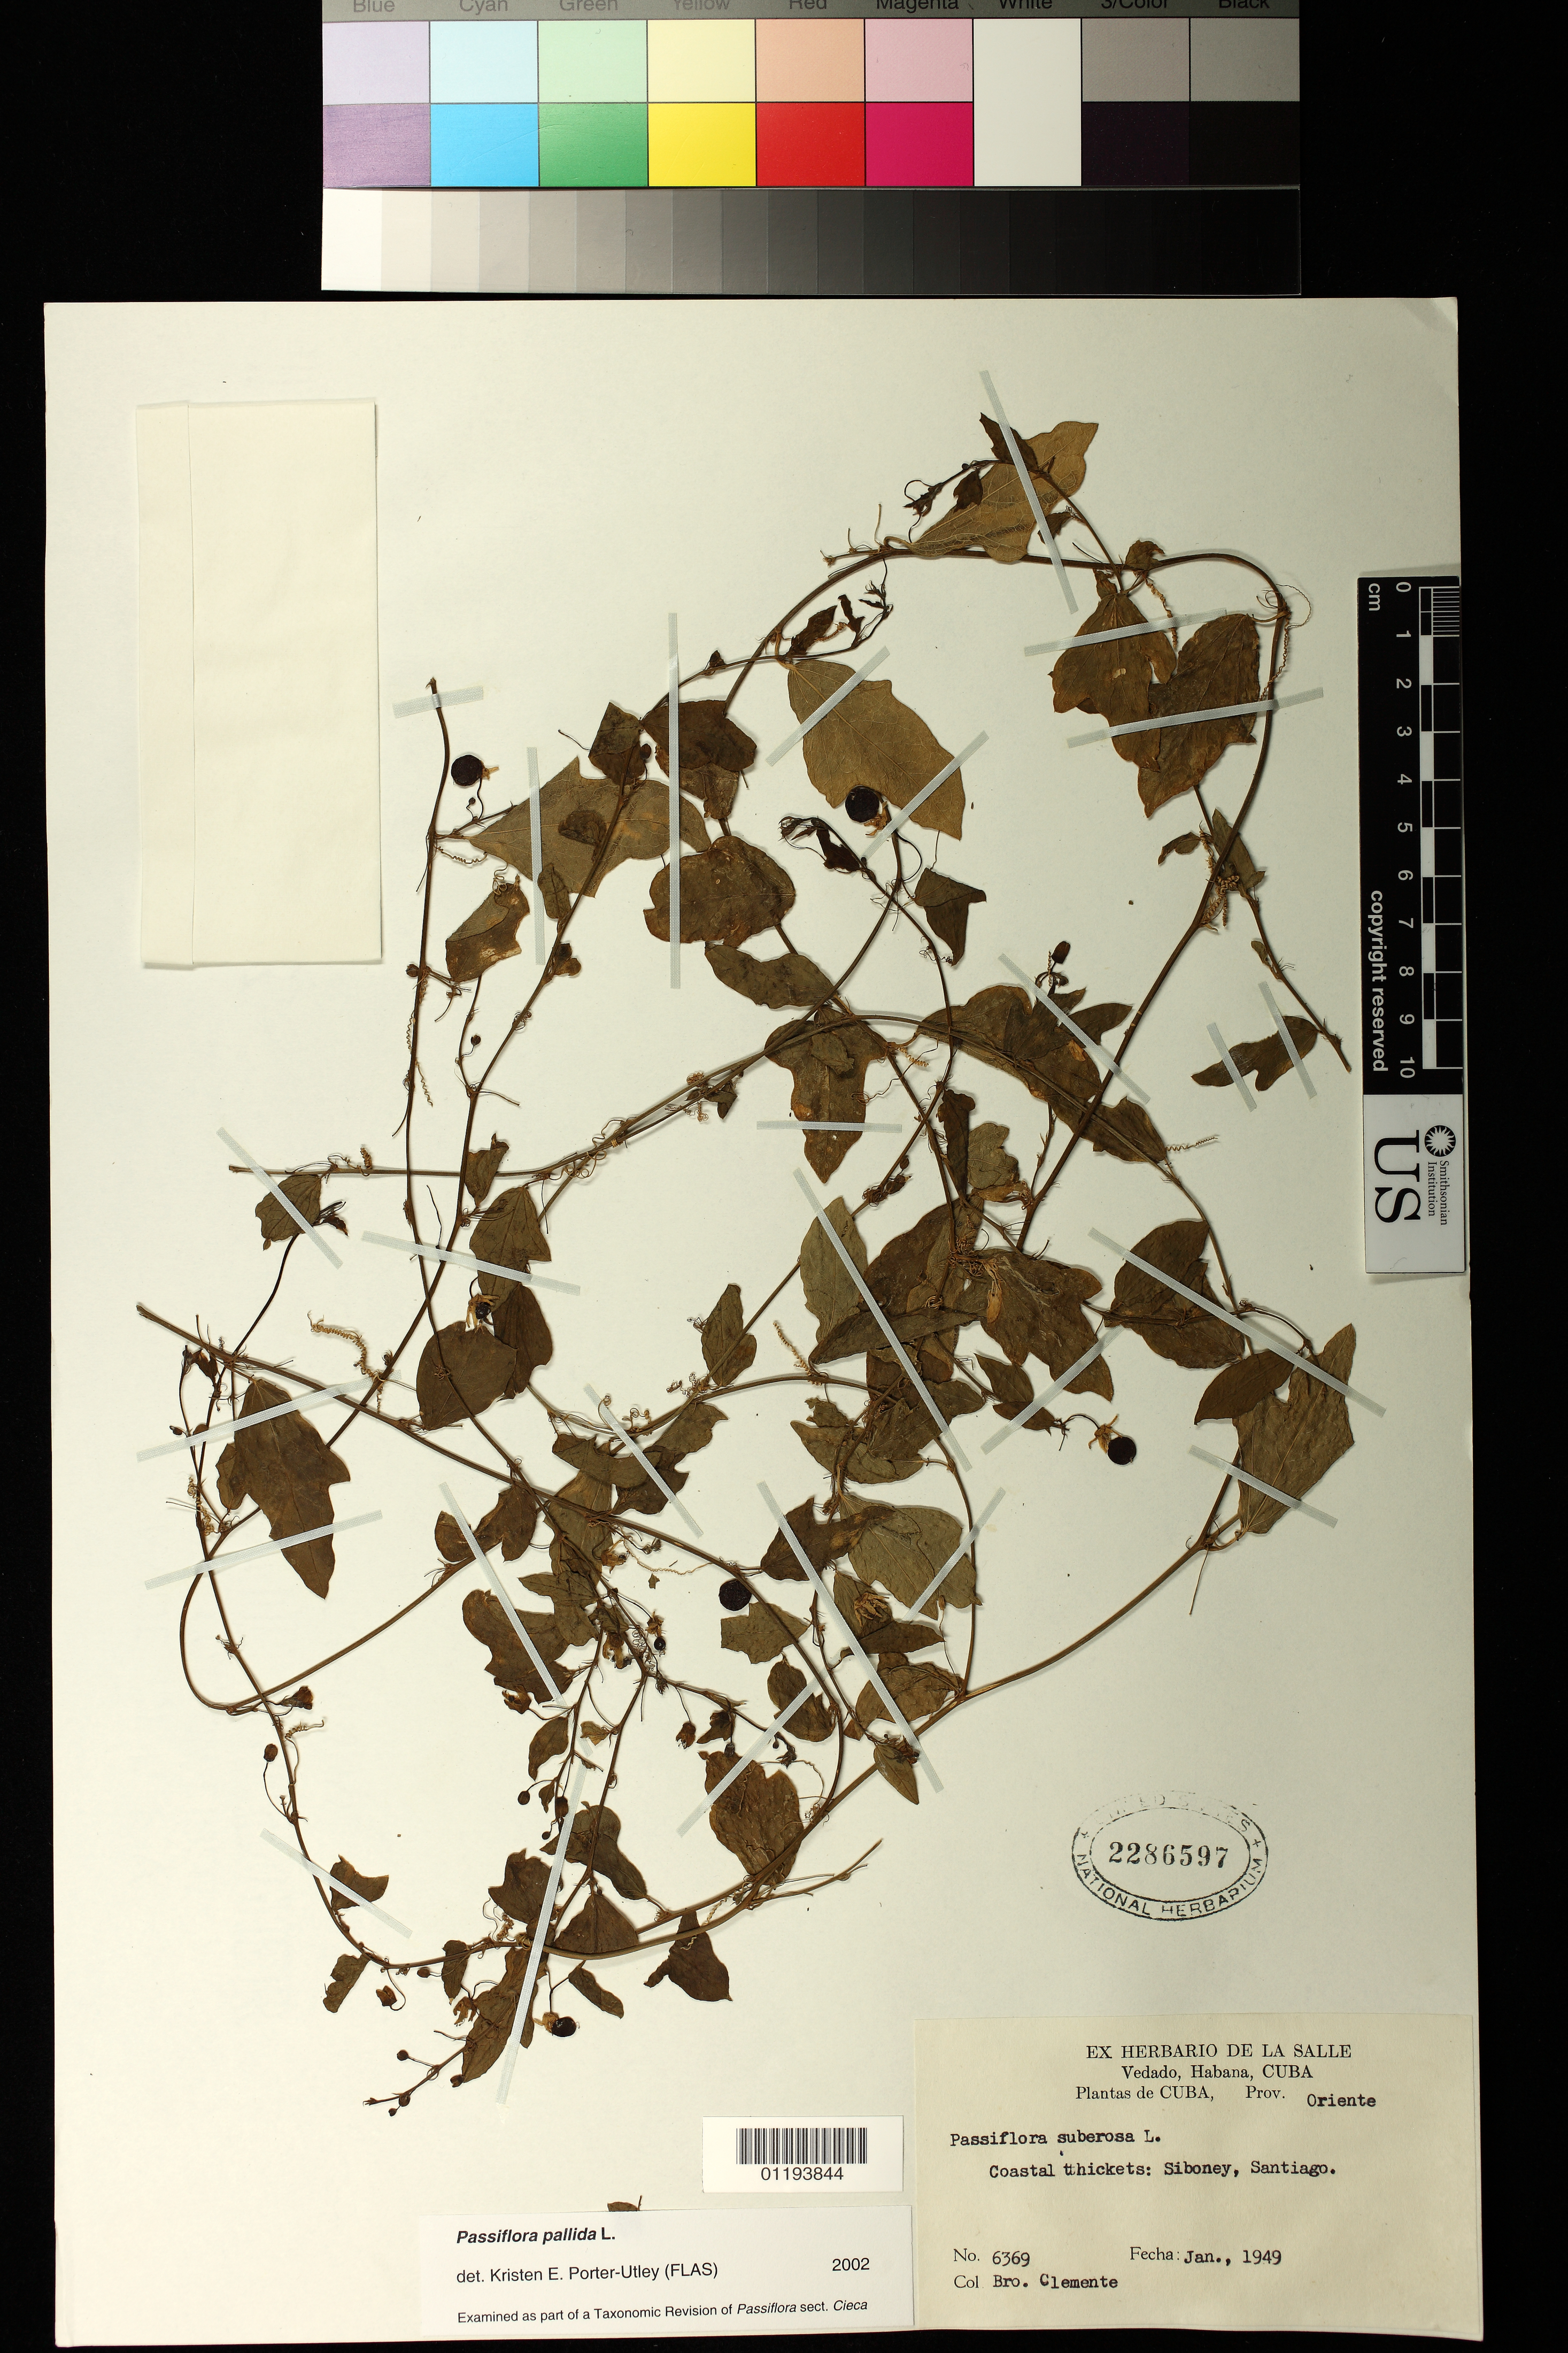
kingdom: Plantae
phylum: Tracheophyta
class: Magnoliopsida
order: Malpighiales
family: Passifloraceae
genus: Passiflora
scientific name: Passiflora pallida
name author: L.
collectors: Bro. Clemente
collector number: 6369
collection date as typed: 1949-01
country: Cuba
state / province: Santiago de Cuba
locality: Prov. Oriente: Siboney, Santiago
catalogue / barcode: US 2286597